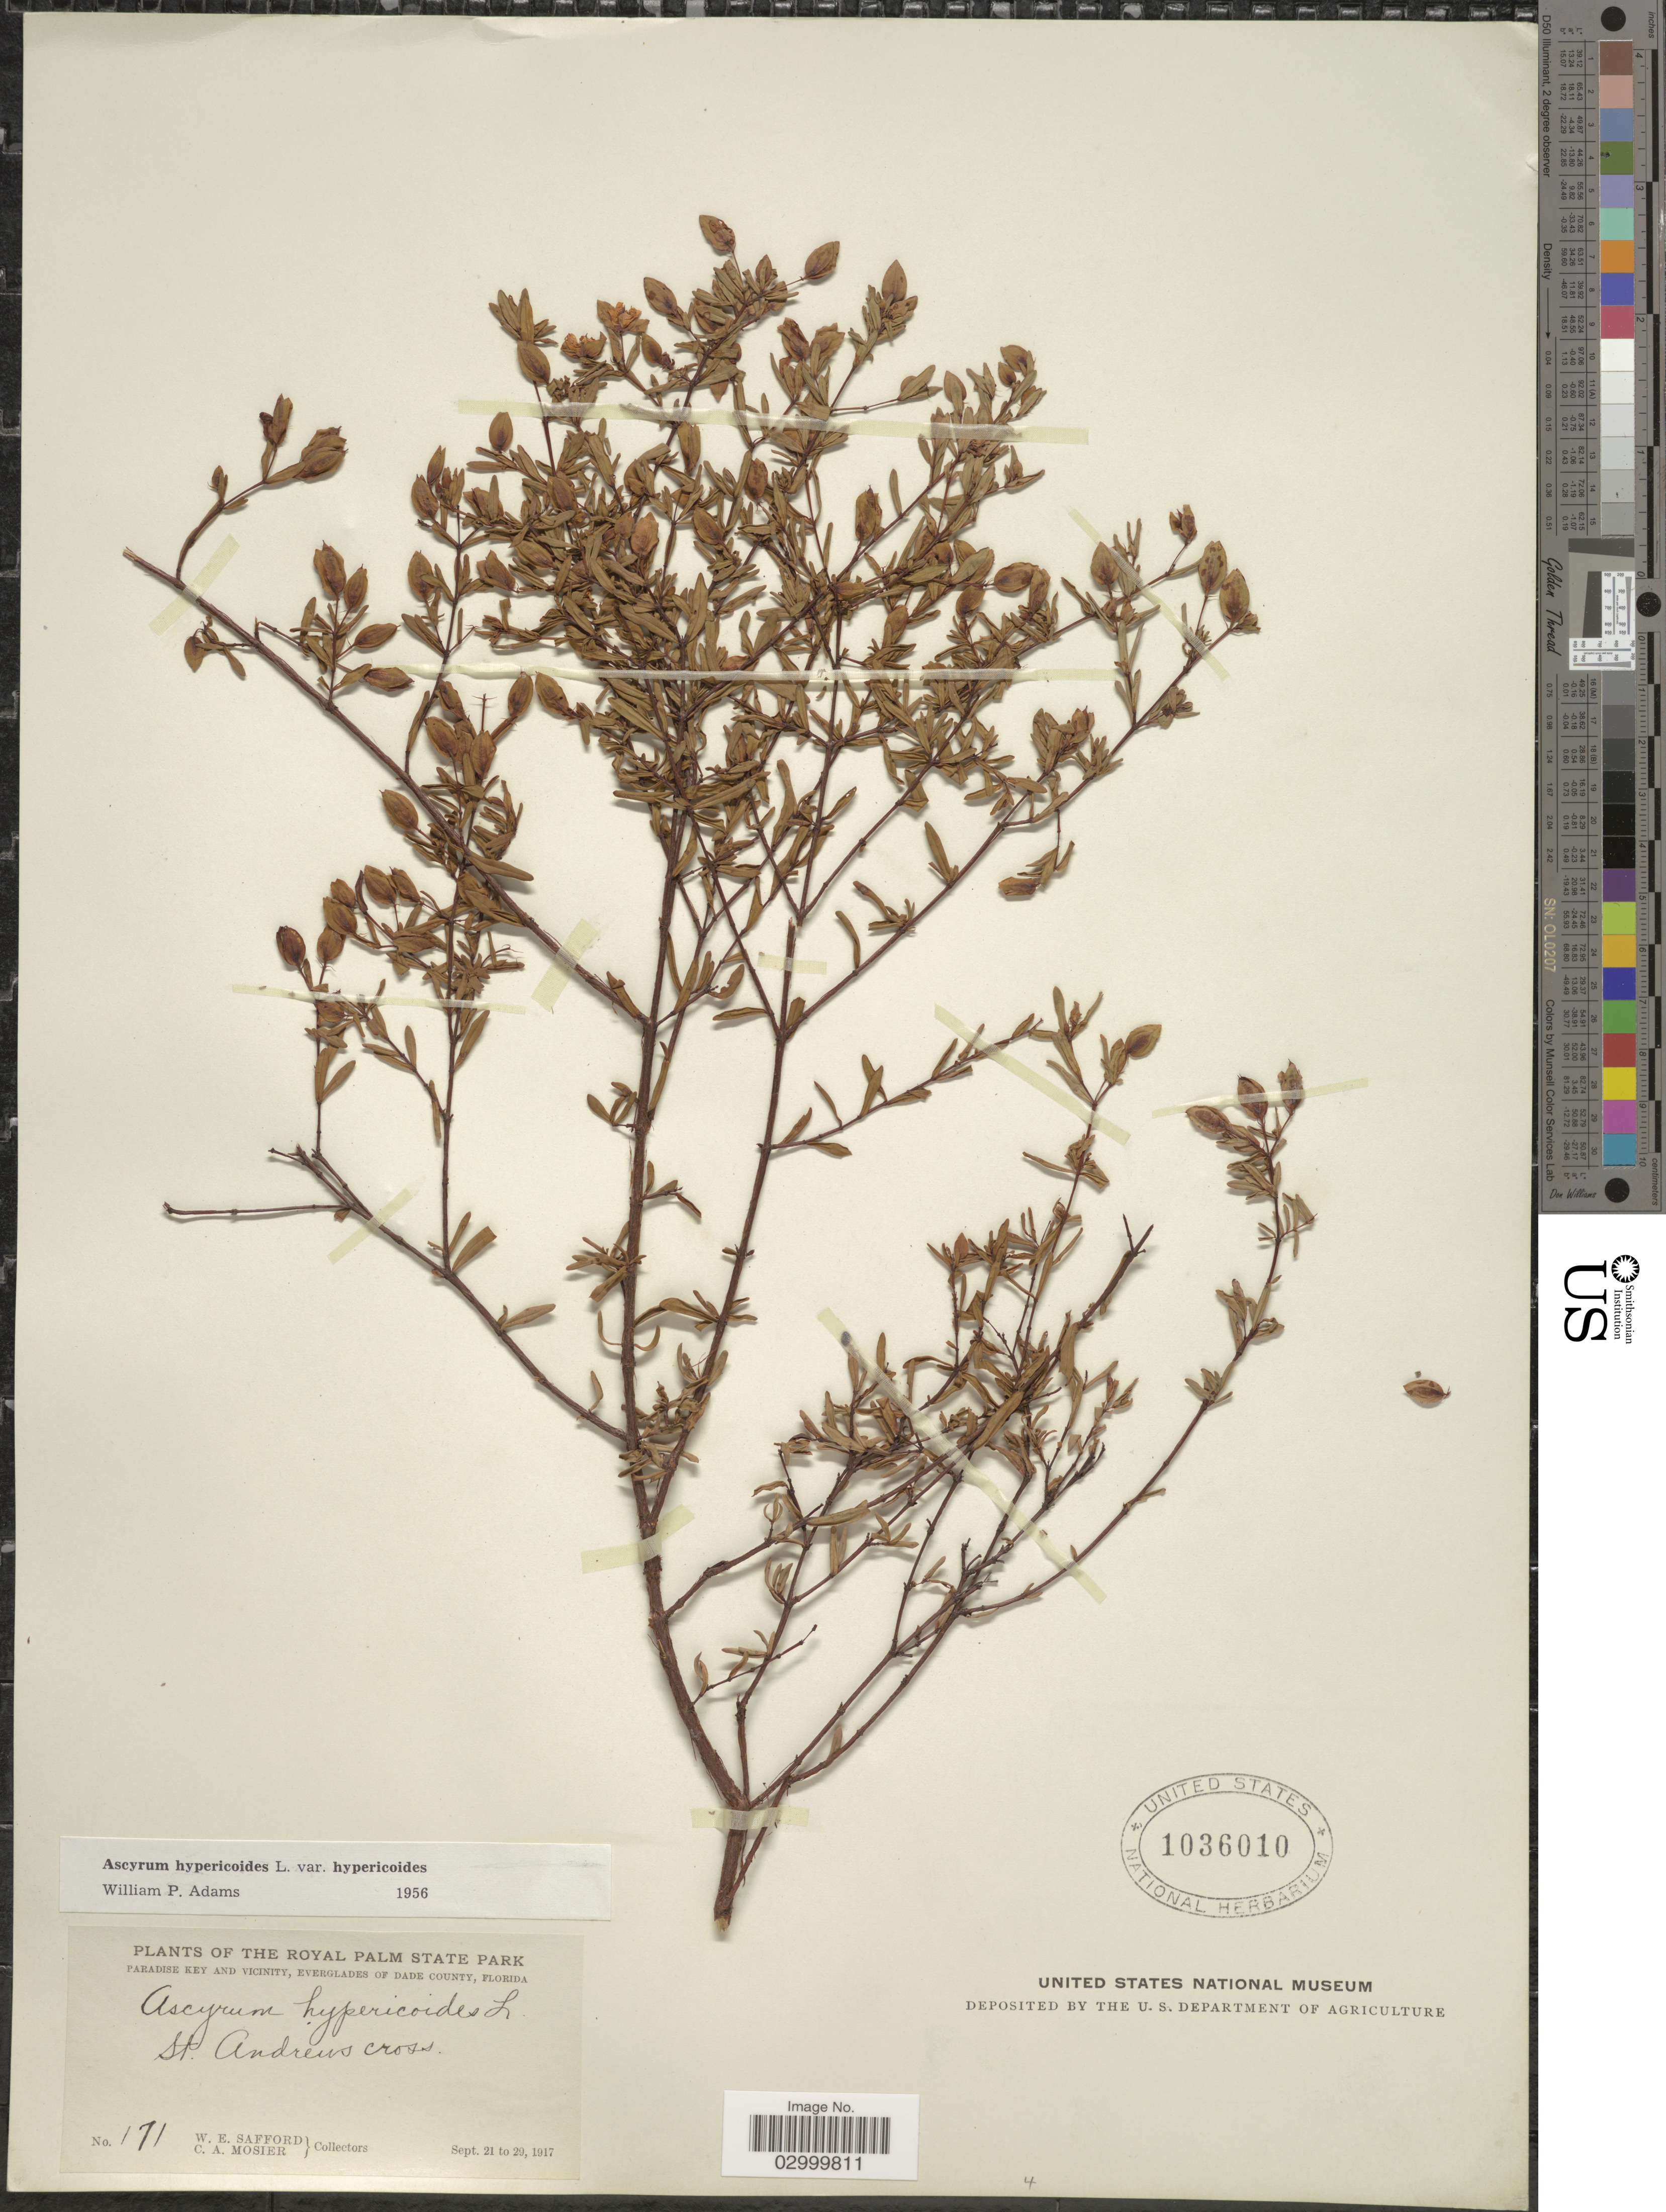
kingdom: Plantae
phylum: Tracheophyta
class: Magnoliopsida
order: Malpighiales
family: Hypericaceae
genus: Hypericum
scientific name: Hypericum hypericoides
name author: (L.) Crantz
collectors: W. E. Safford & C. A. Mosier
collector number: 171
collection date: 1917-09-21/1917-09-29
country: United States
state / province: Florida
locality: The Royal Palm State Park, Paradise Key and vicinity, Everglades of Dade County, St. Andrews cross.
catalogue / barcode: US 1036010